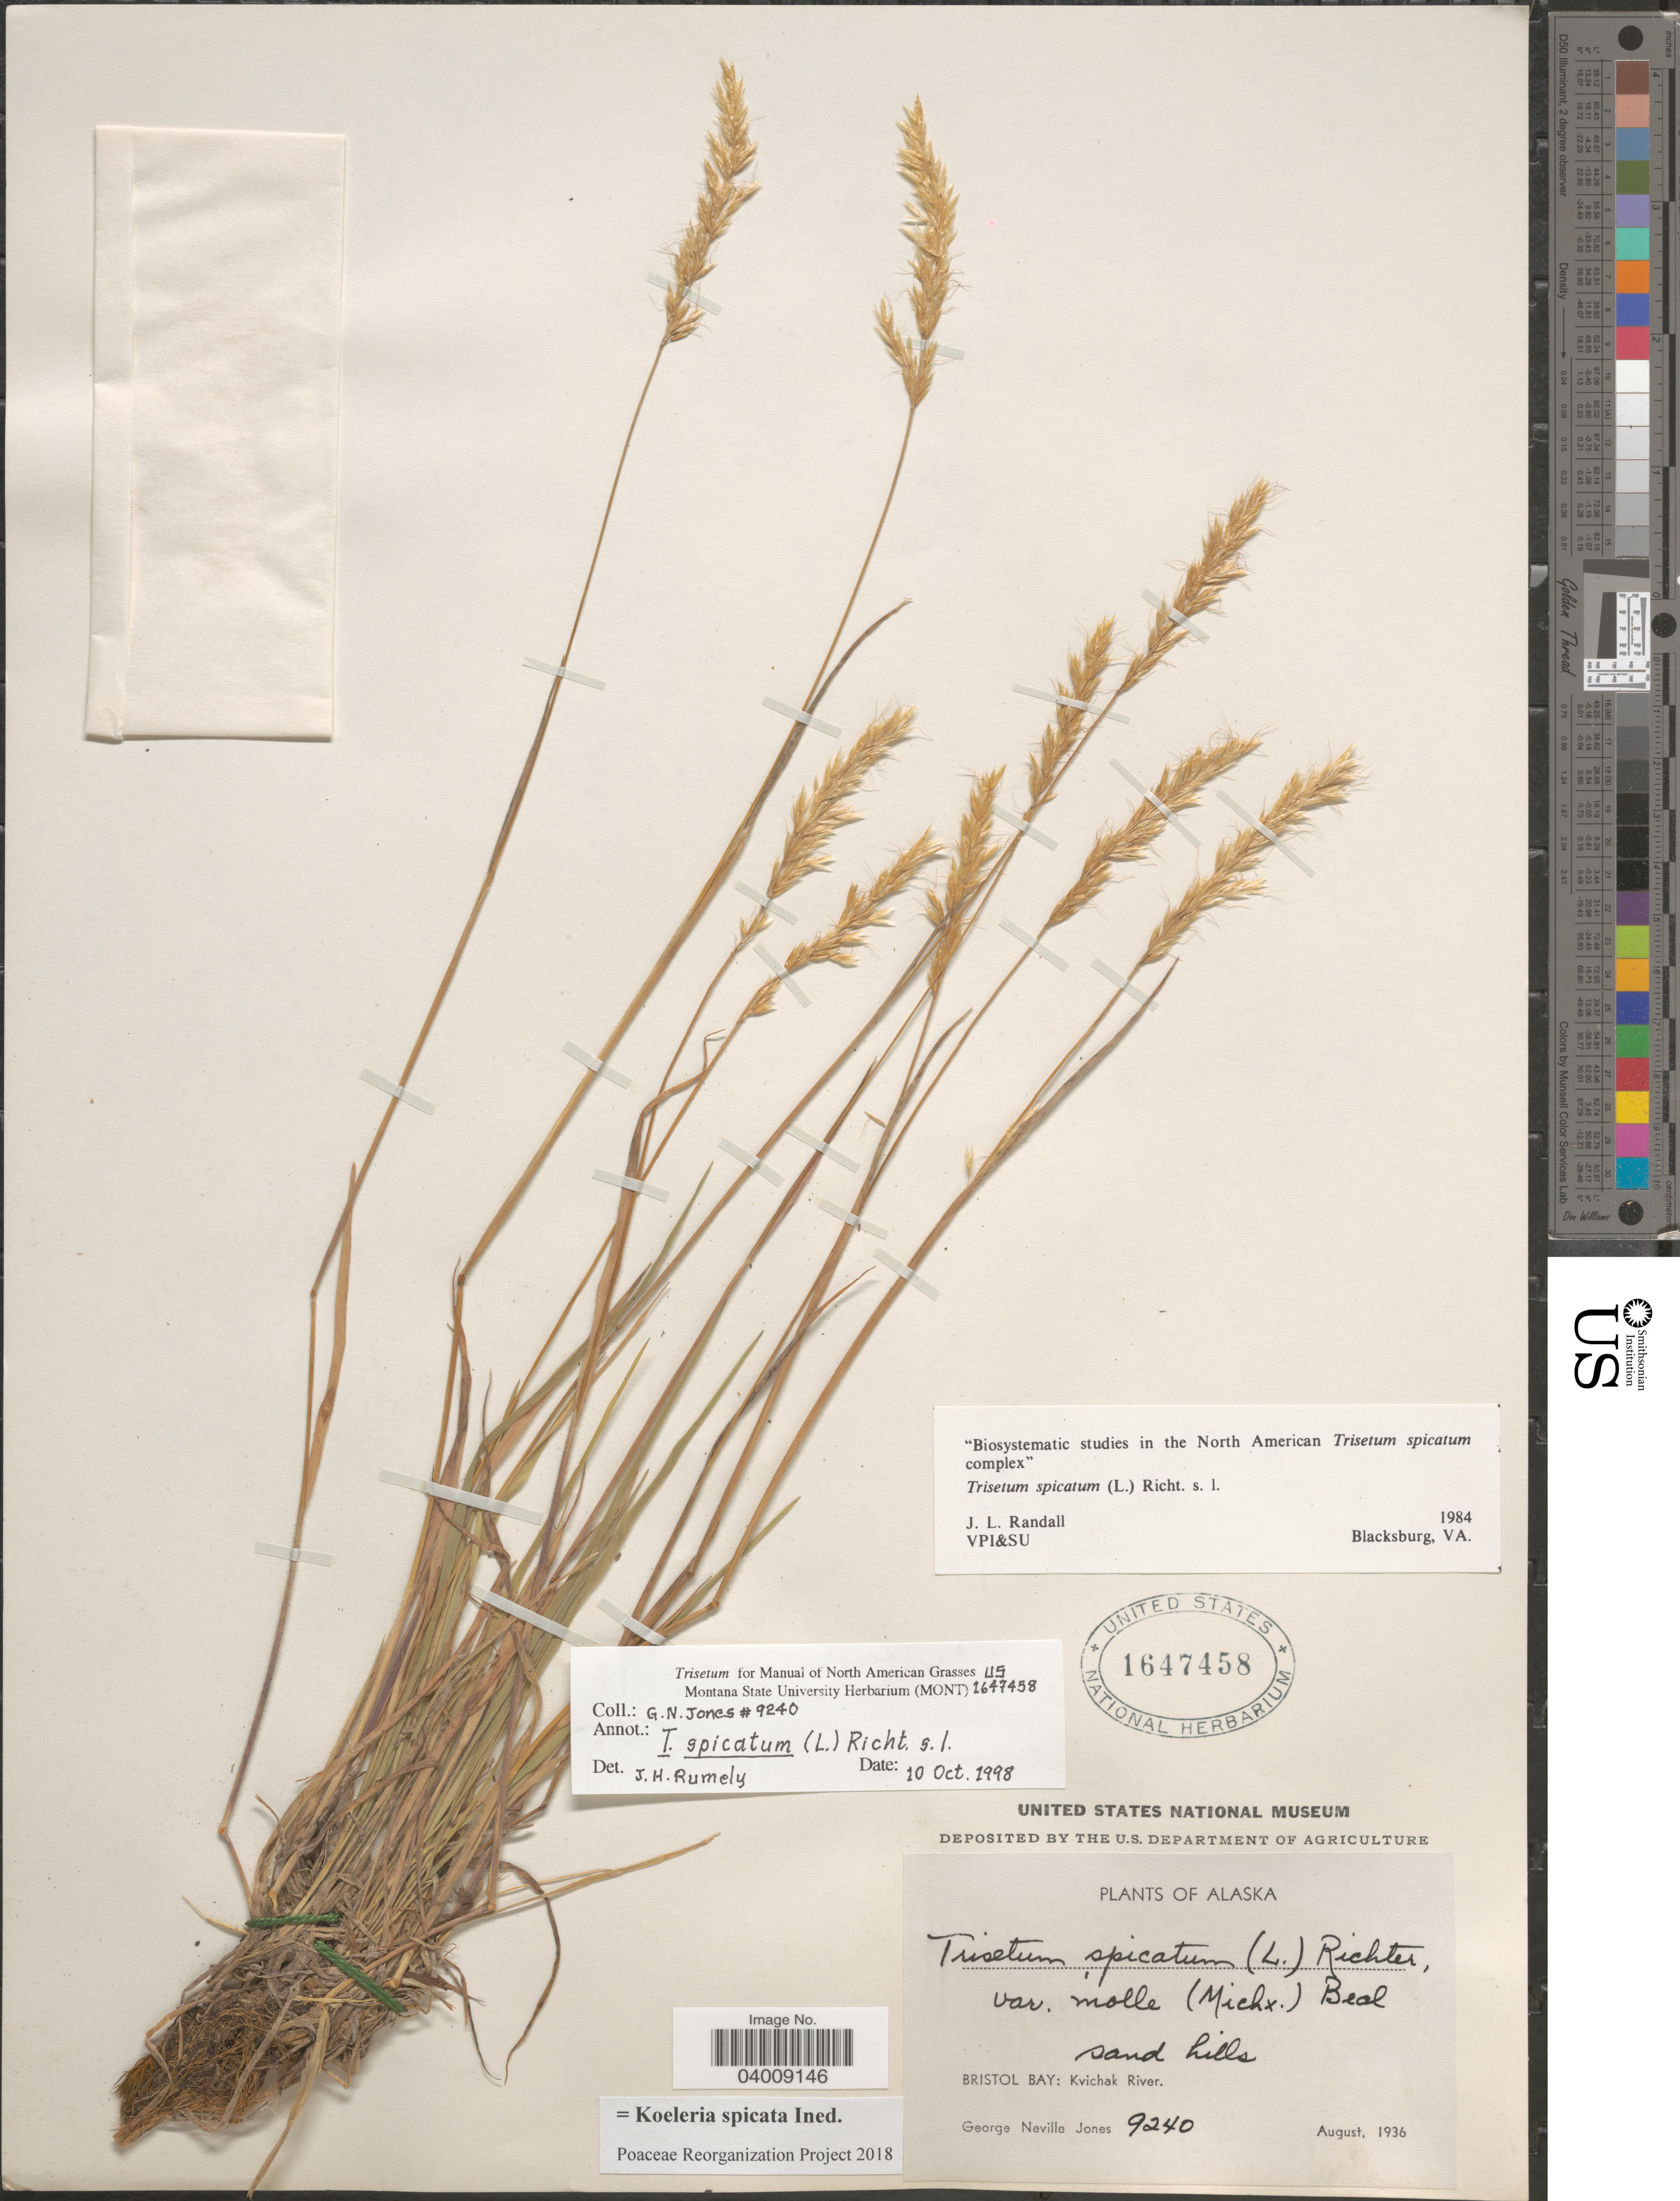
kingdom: Plantae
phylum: Tracheophyta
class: Liliopsida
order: Poales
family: Poaceae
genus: Koeleria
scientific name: Koeleria spicata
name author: (L.) Barberá et al.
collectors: G. N. Jones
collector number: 9240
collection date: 1936-08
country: United States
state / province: Alaska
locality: Bristol Bay: Kvichak River.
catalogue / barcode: US 1647458